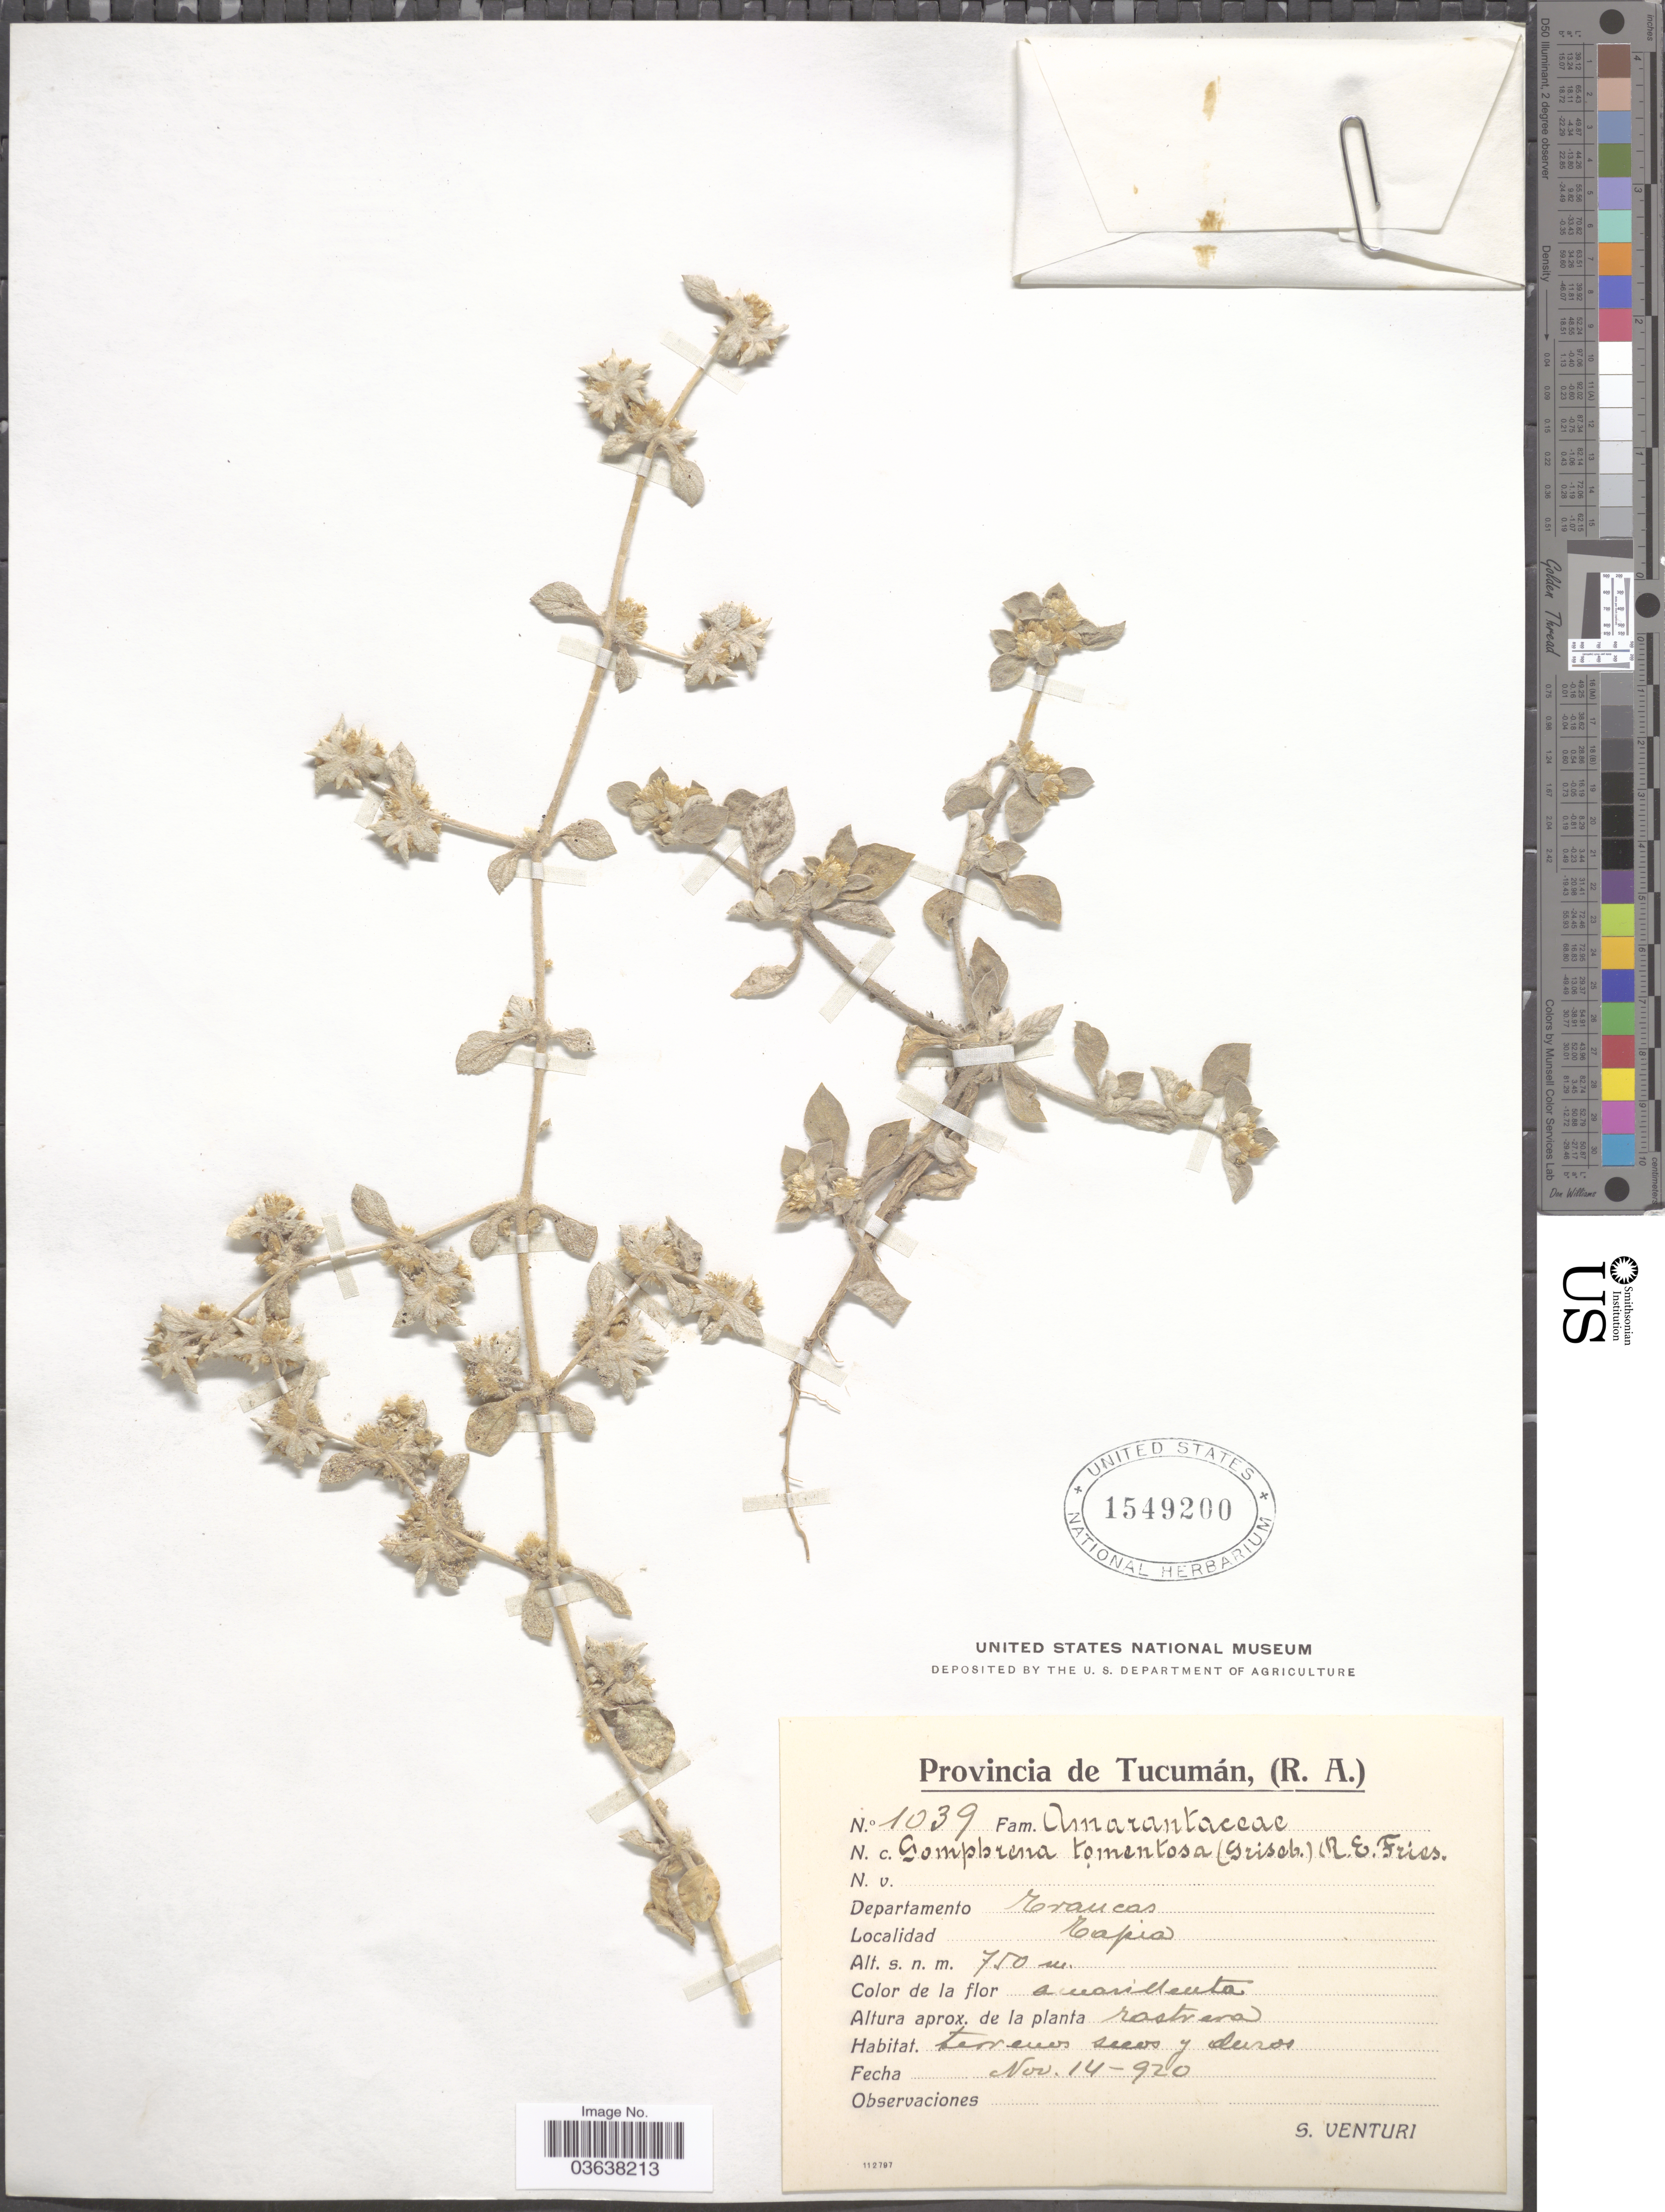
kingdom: Plantae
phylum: Tracheophyta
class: Magnoliopsida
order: Caryophyllales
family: Amaranthaceae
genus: Gomphrena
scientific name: Gomphrena tomentosa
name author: (Griseb.) R.E. Fr.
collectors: S. Venturi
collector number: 1039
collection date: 1920-11-14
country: Argentina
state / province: Tucuman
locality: Departamento Trancas. Tapia.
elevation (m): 750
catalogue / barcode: US 1549200